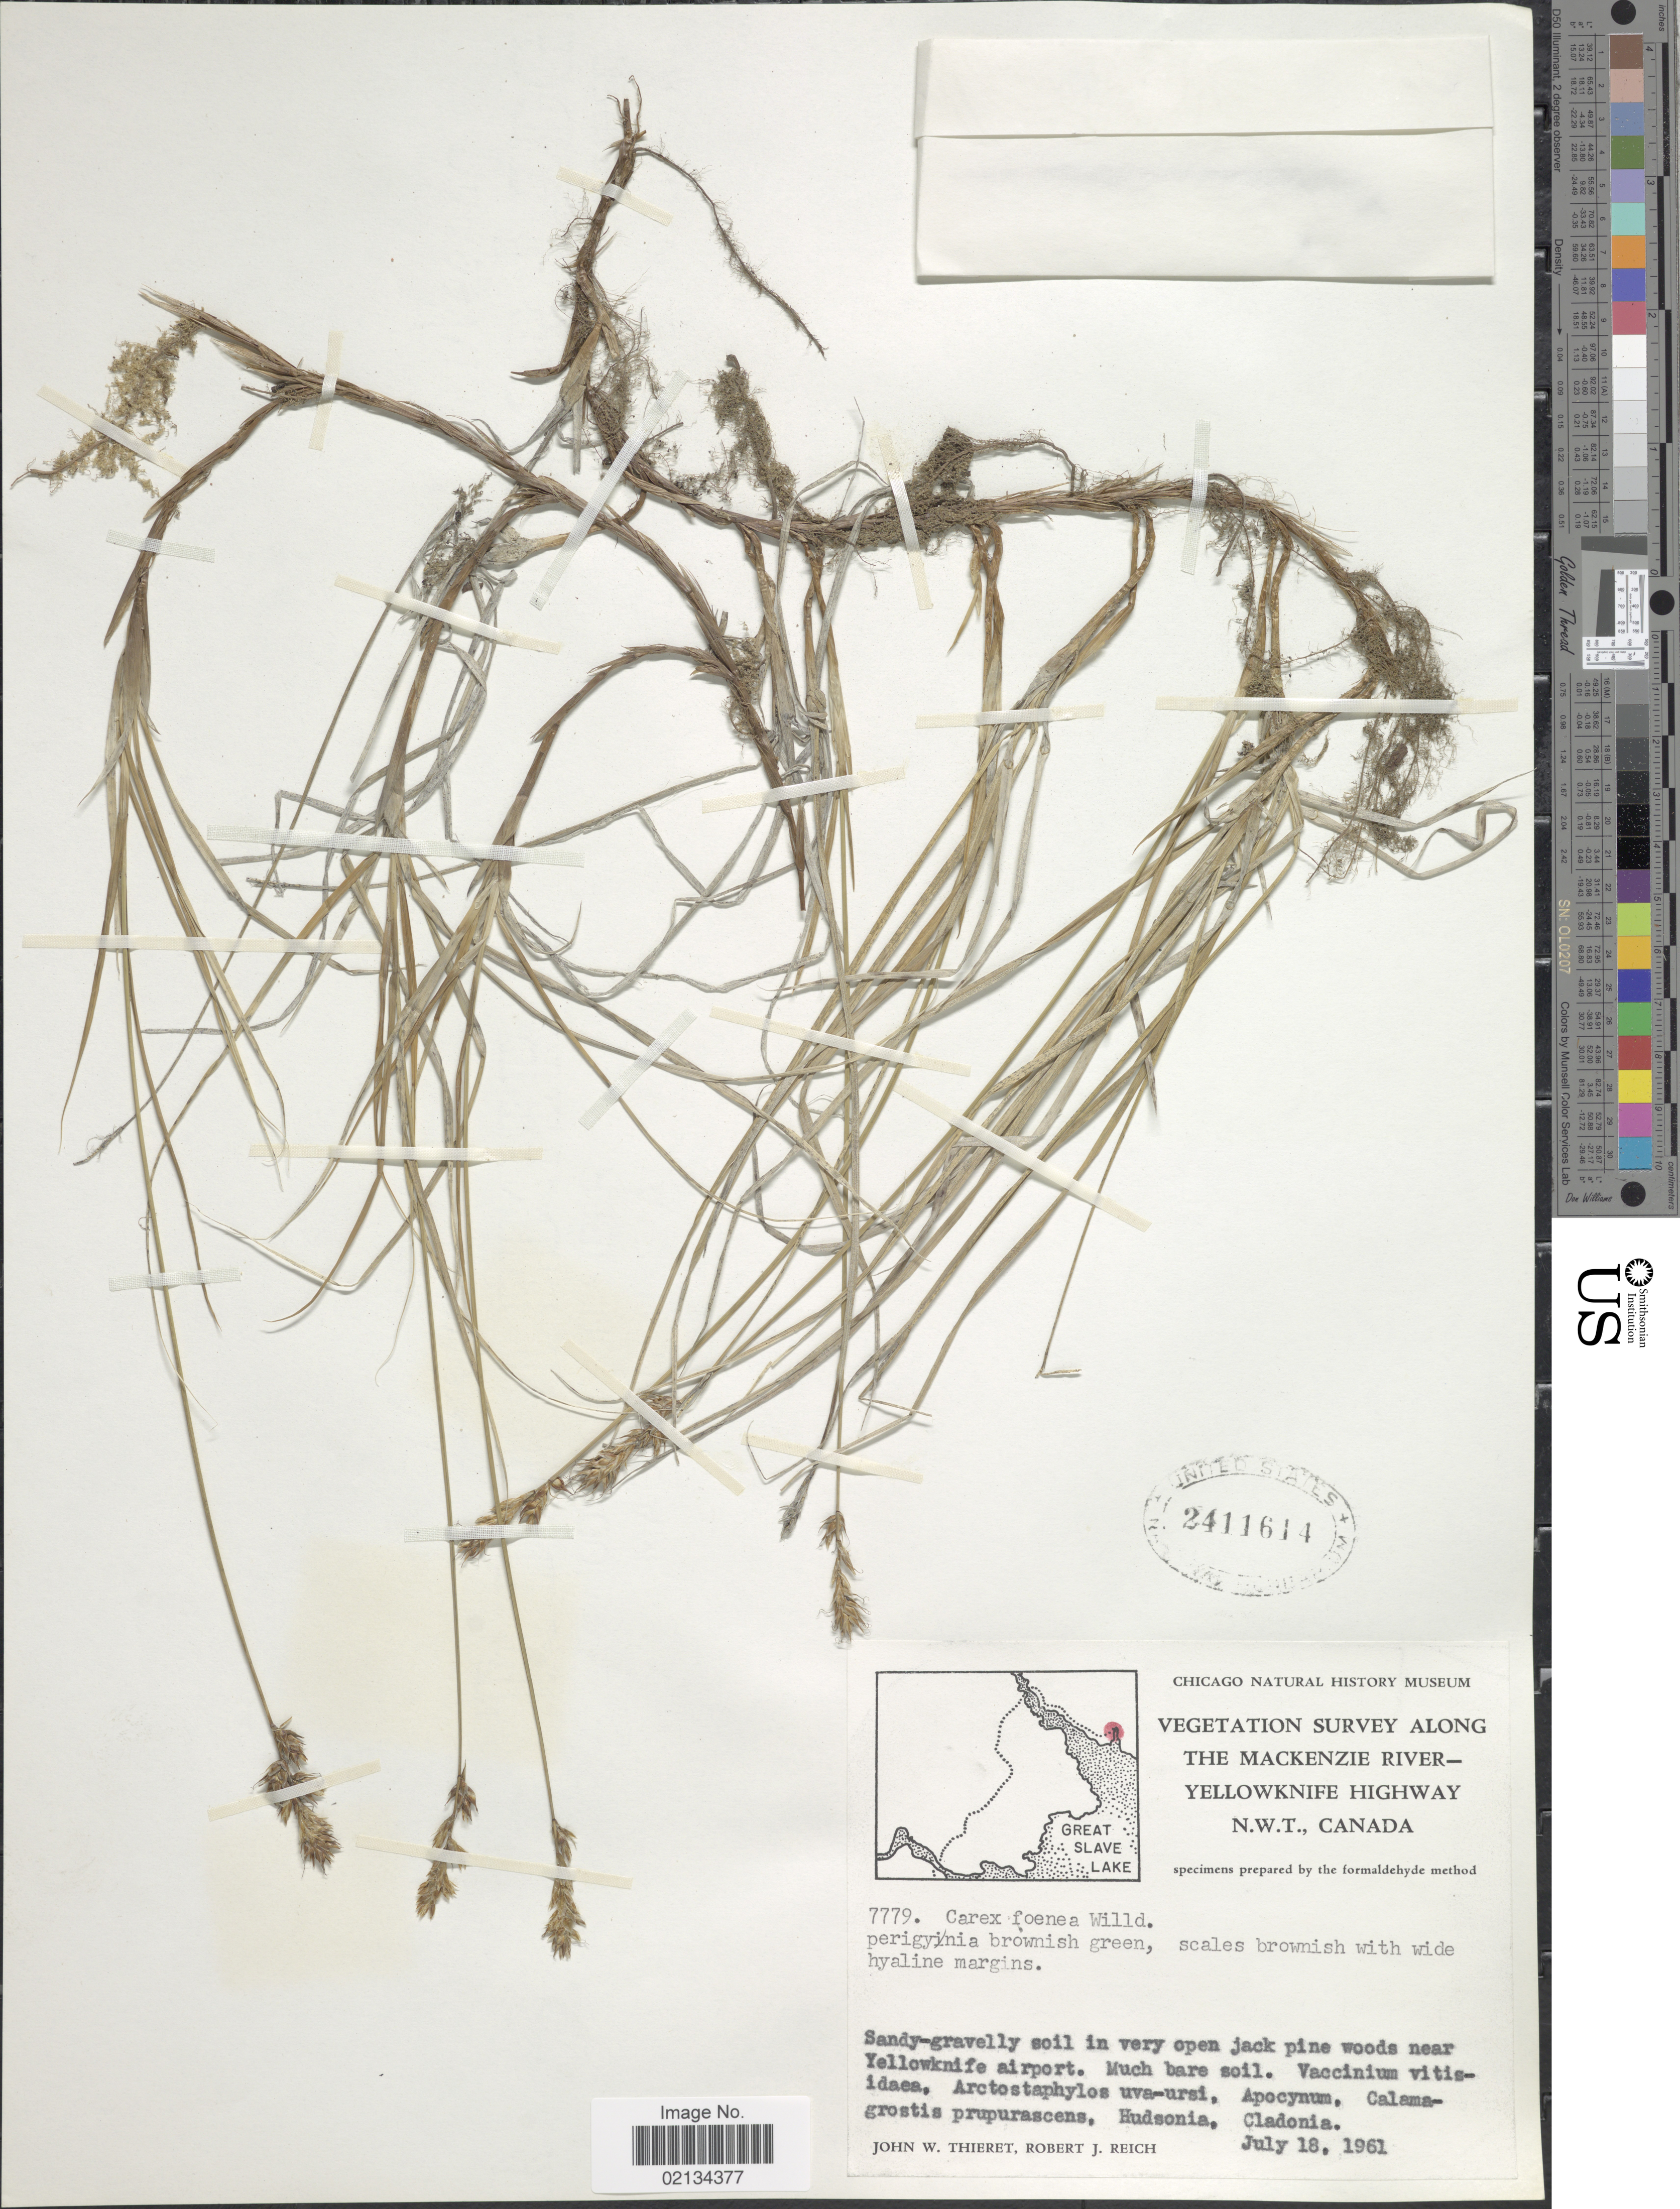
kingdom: Plantae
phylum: Tracheophyta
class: Liliopsida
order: Poales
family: Cyperaceae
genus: Carex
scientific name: Carex siccata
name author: Dewey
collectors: J. W. Thieret & R. Reich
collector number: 7779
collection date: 1961-07-18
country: Canada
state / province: Northwest Territories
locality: Along the Mackenzie River-Yellowknife Highway, near Yellowknife airport.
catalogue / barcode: US 2411614